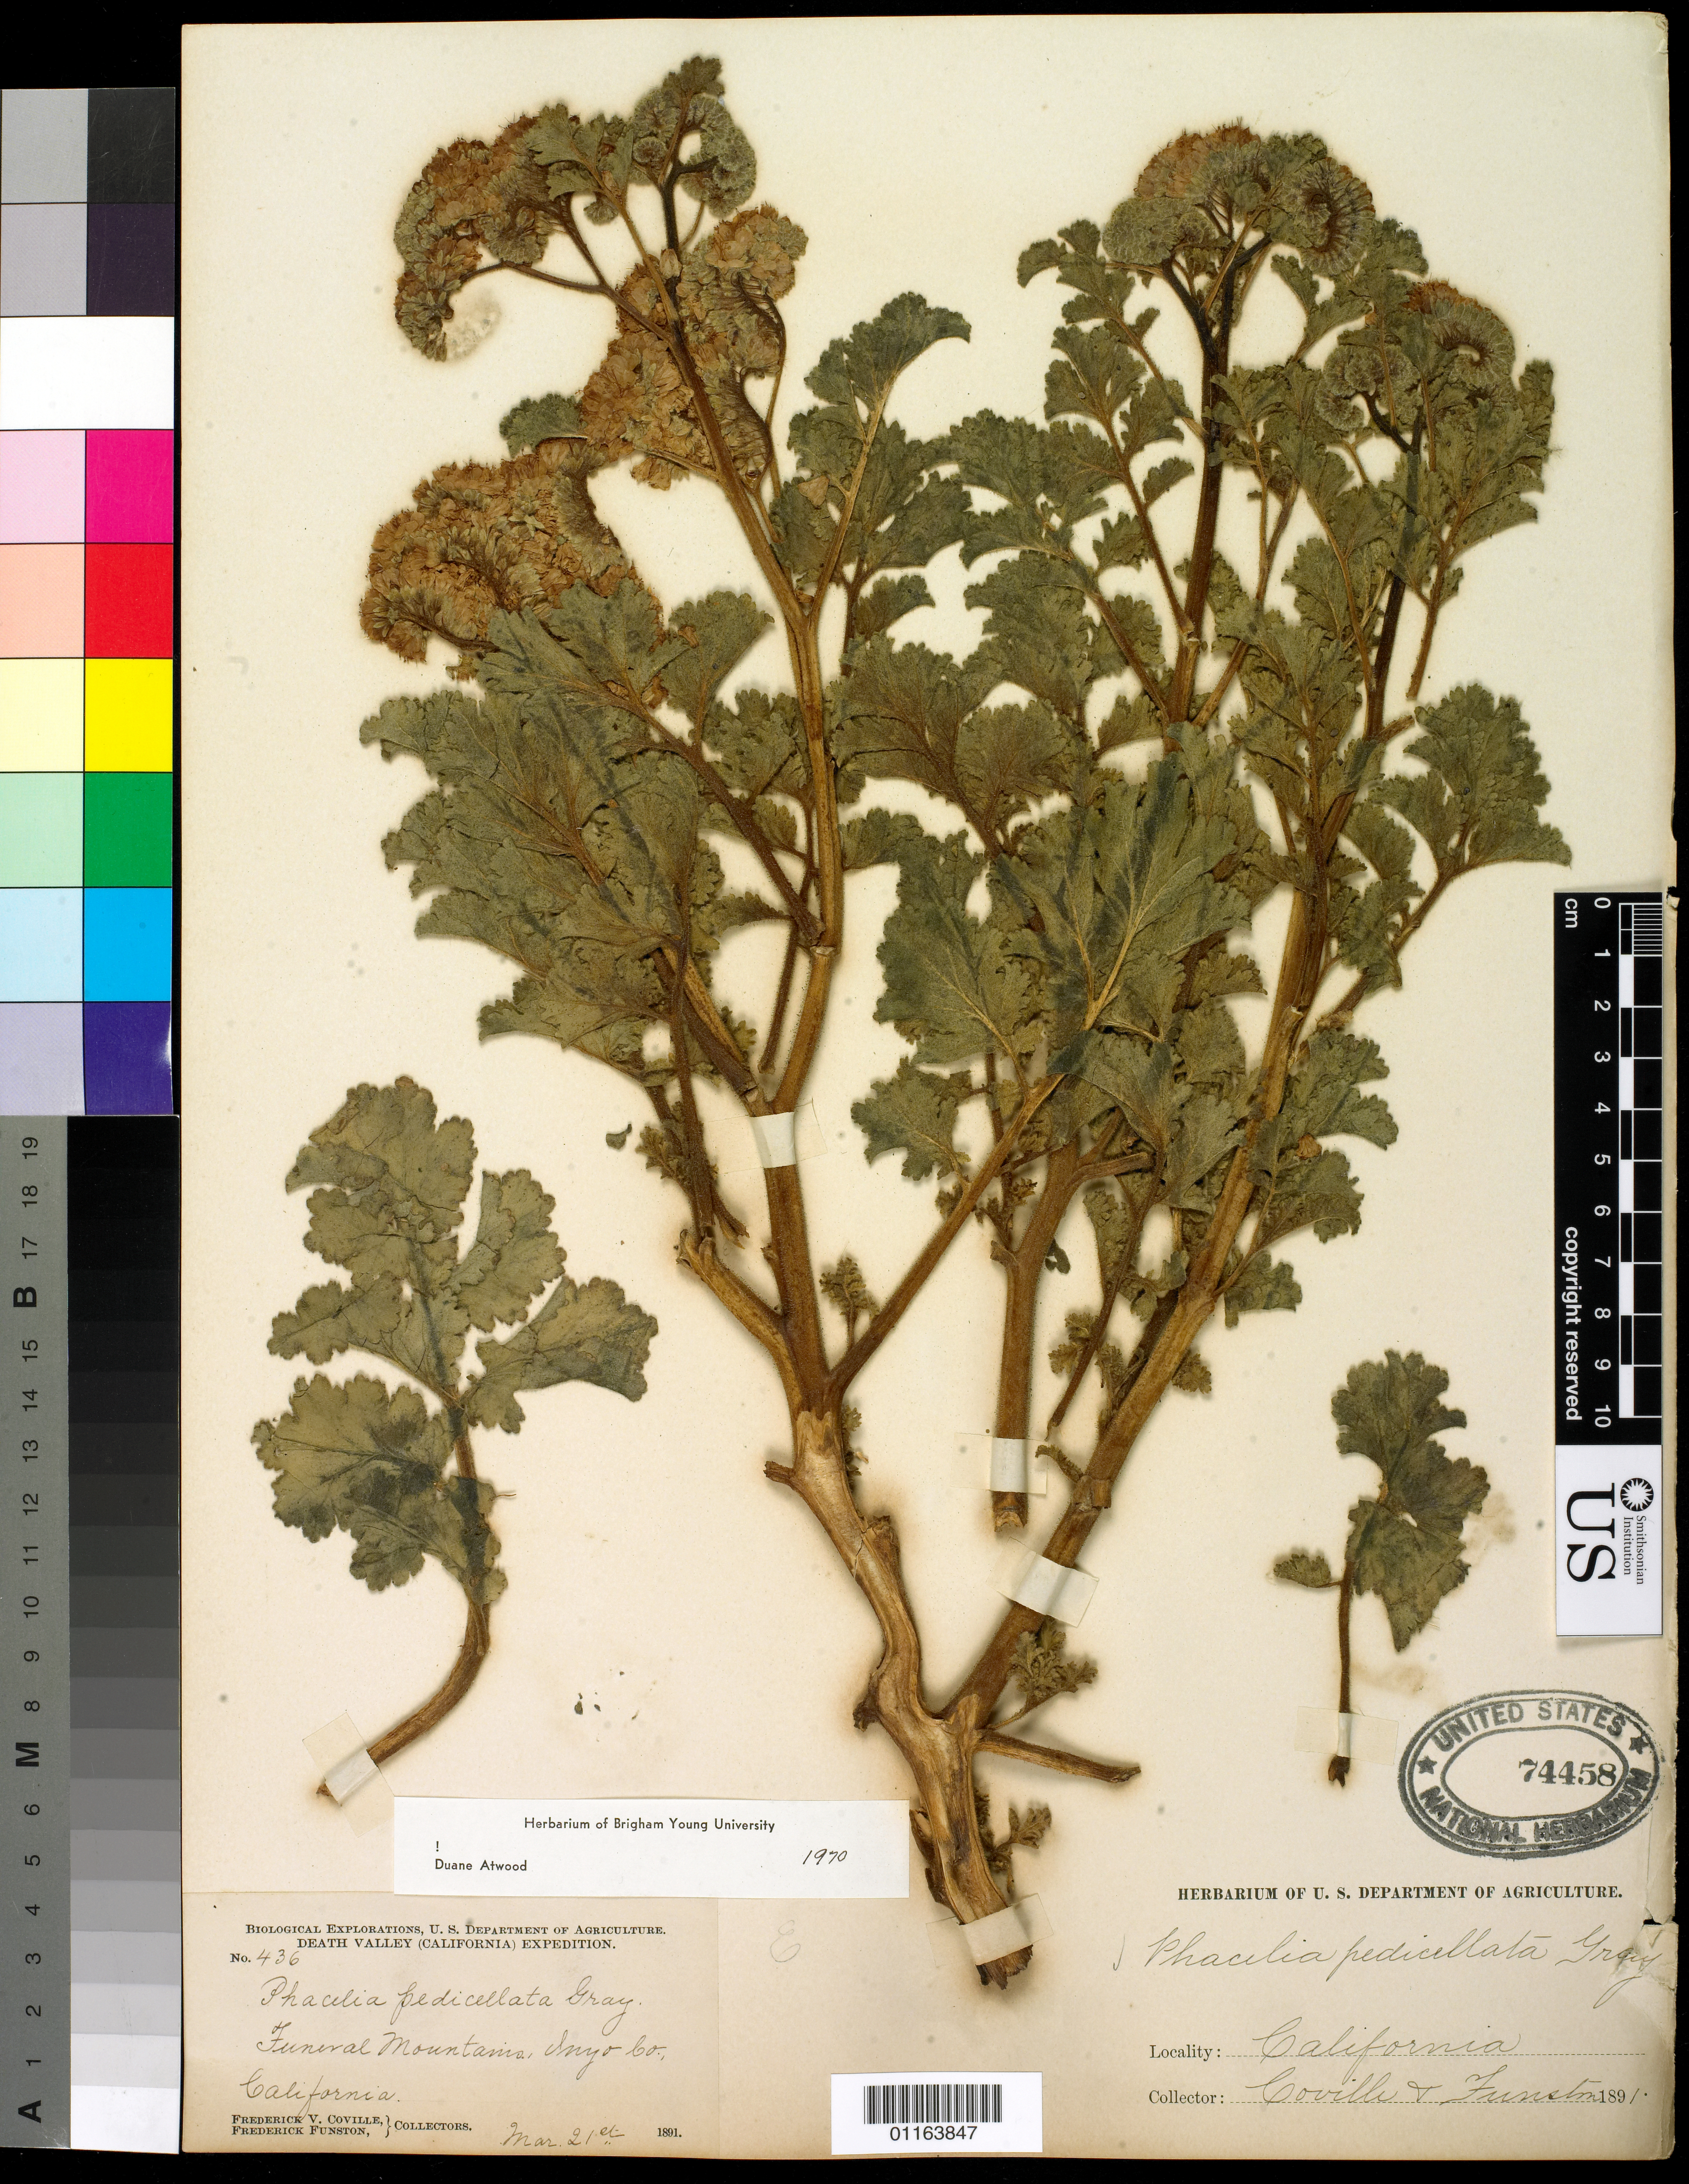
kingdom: Plantae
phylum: Tracheophyta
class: Magnoliopsida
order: Boraginales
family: Hydrophyllaceae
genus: Phacelia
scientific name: Phacelia pedicellata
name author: A. Gray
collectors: F. V. Coville & F. Funston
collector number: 436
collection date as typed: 21 Mar 1891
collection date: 1891-03-21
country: United States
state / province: California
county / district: Inyo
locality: Funeral Mountains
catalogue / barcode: US 74458